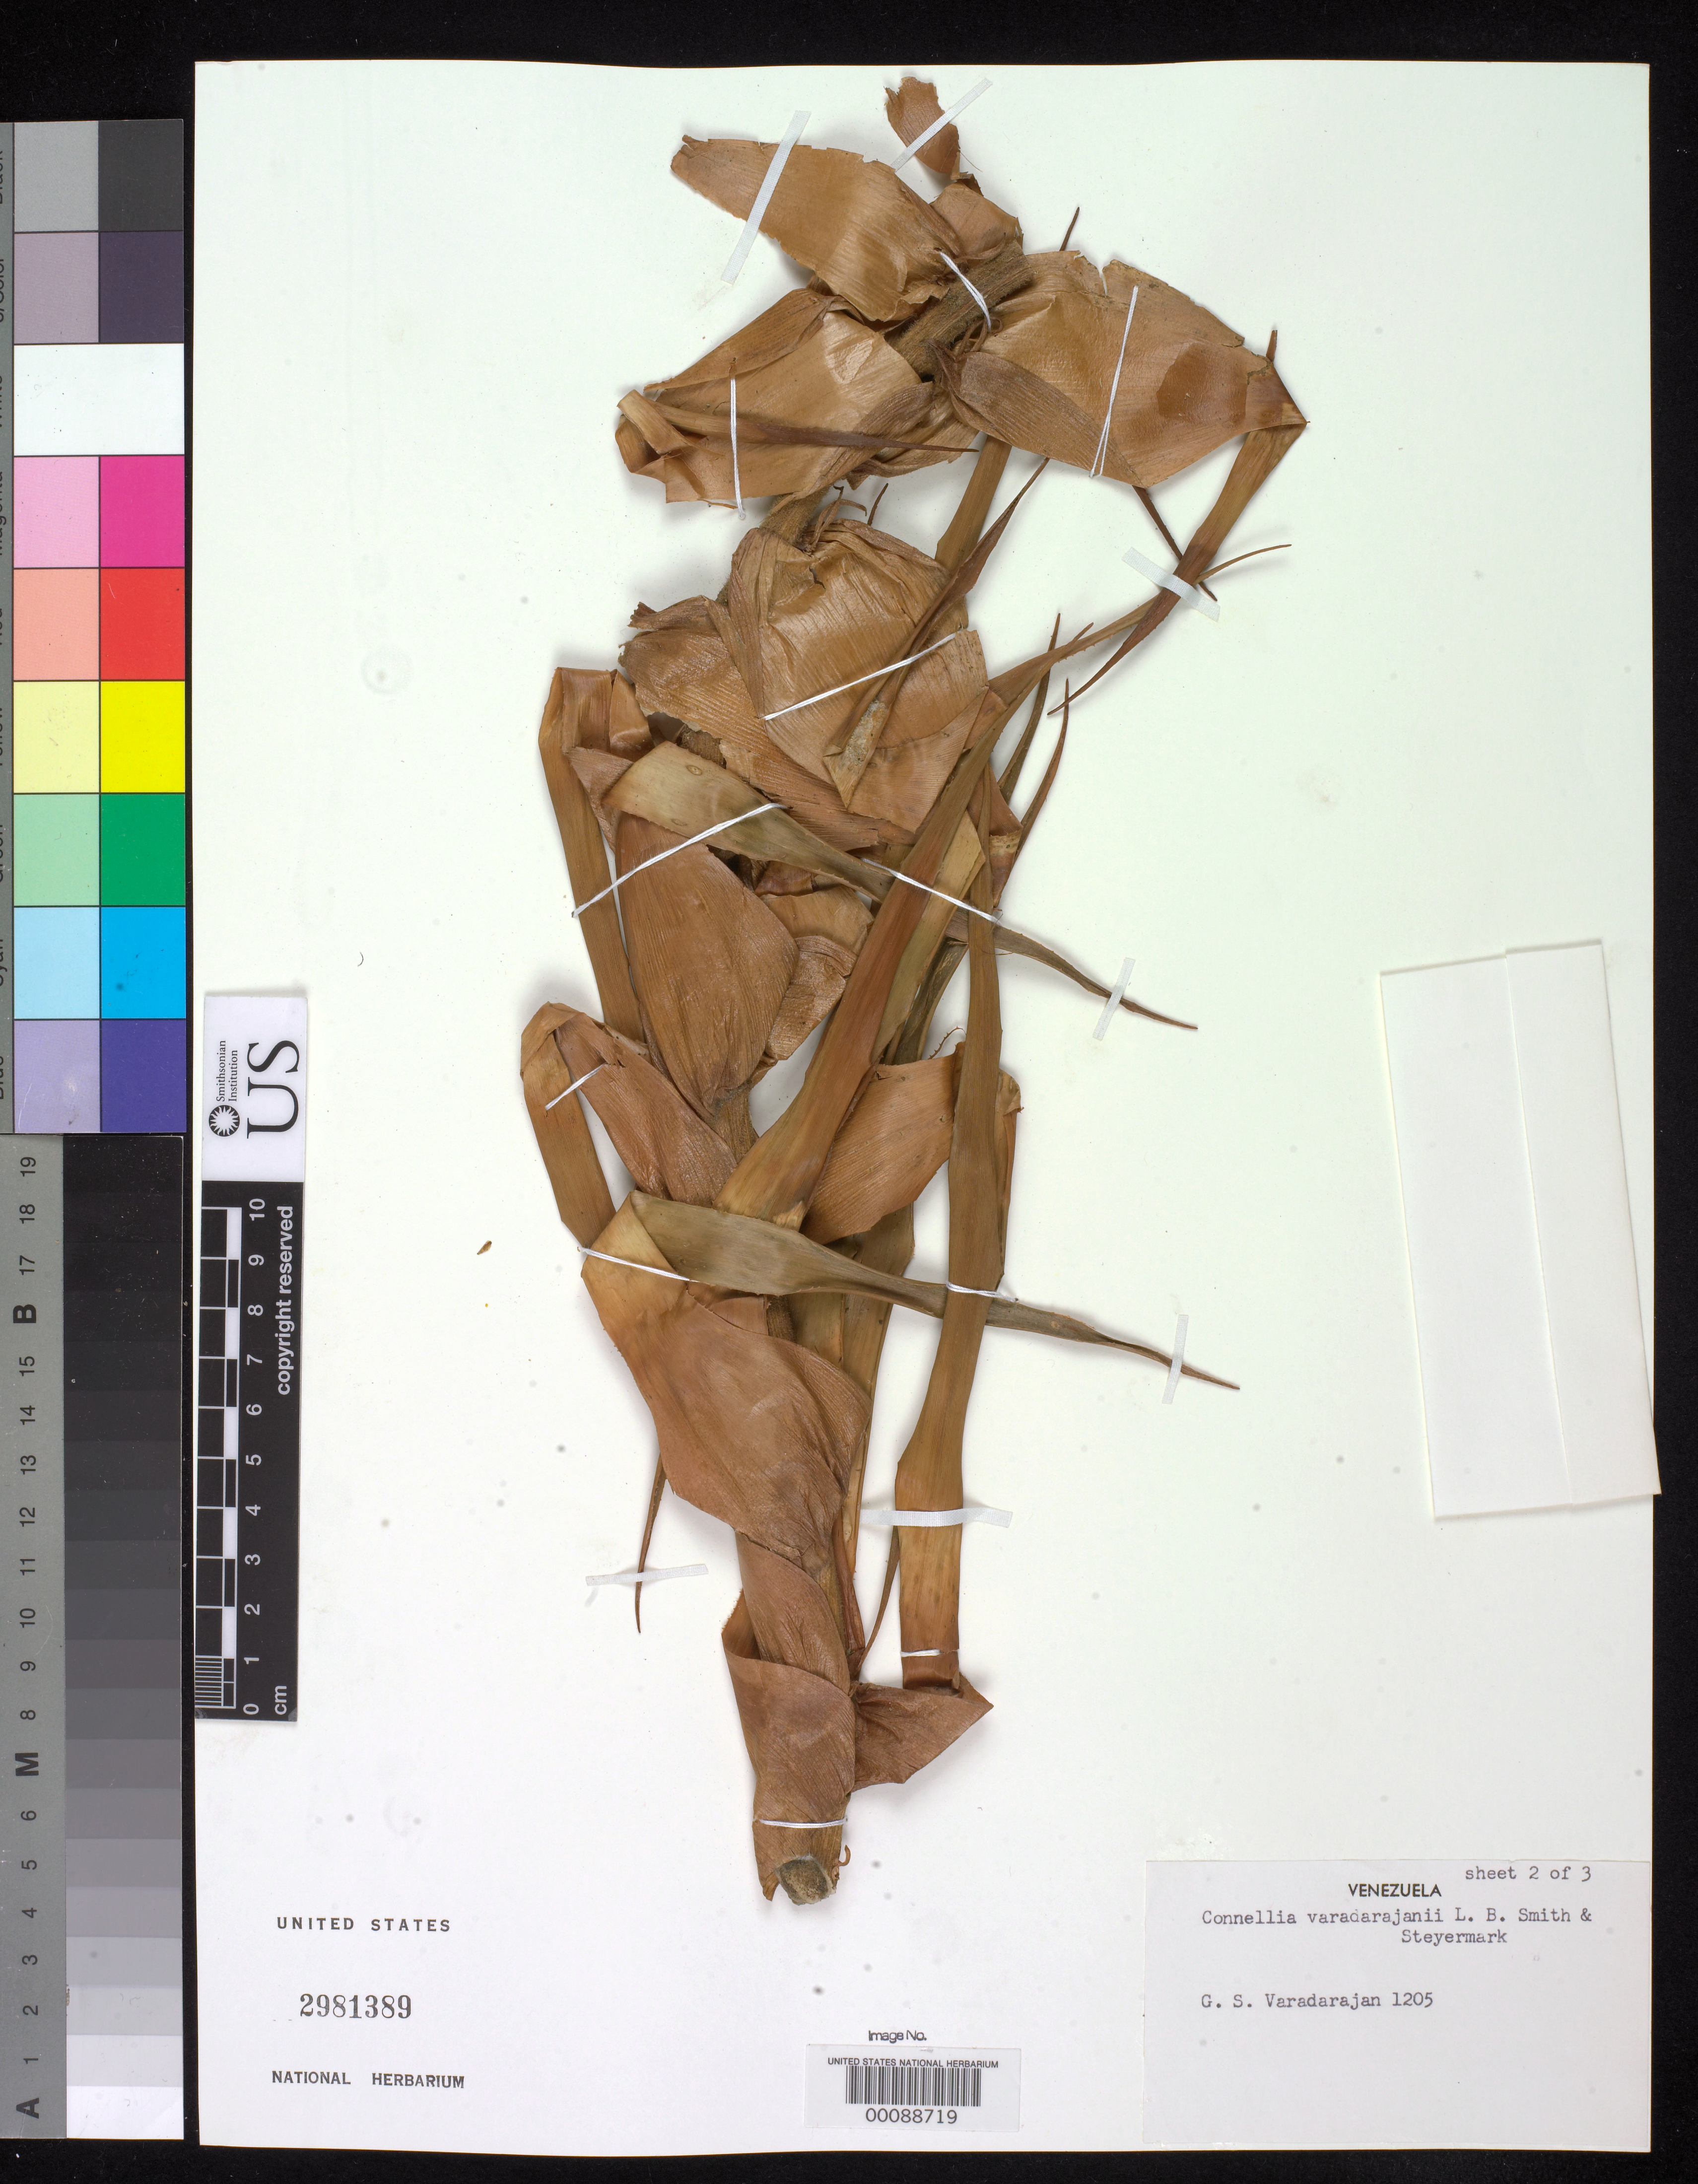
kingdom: Plantae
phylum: Tracheophyta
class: Liliopsida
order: Poales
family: Bromeliaceae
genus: Connellia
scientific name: Connellia varadarajanii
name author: L.B. Sm. & Steyerm.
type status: Holotype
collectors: G. S. Varadarajan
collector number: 1205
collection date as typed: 12 Jan 1984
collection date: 1984-01-12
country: Venezuela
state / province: Bolivar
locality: Auyan-Tepui, 0.5 km from "Descanso" towards El Penon, 3 km from access Track.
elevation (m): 1950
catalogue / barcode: US 2981389